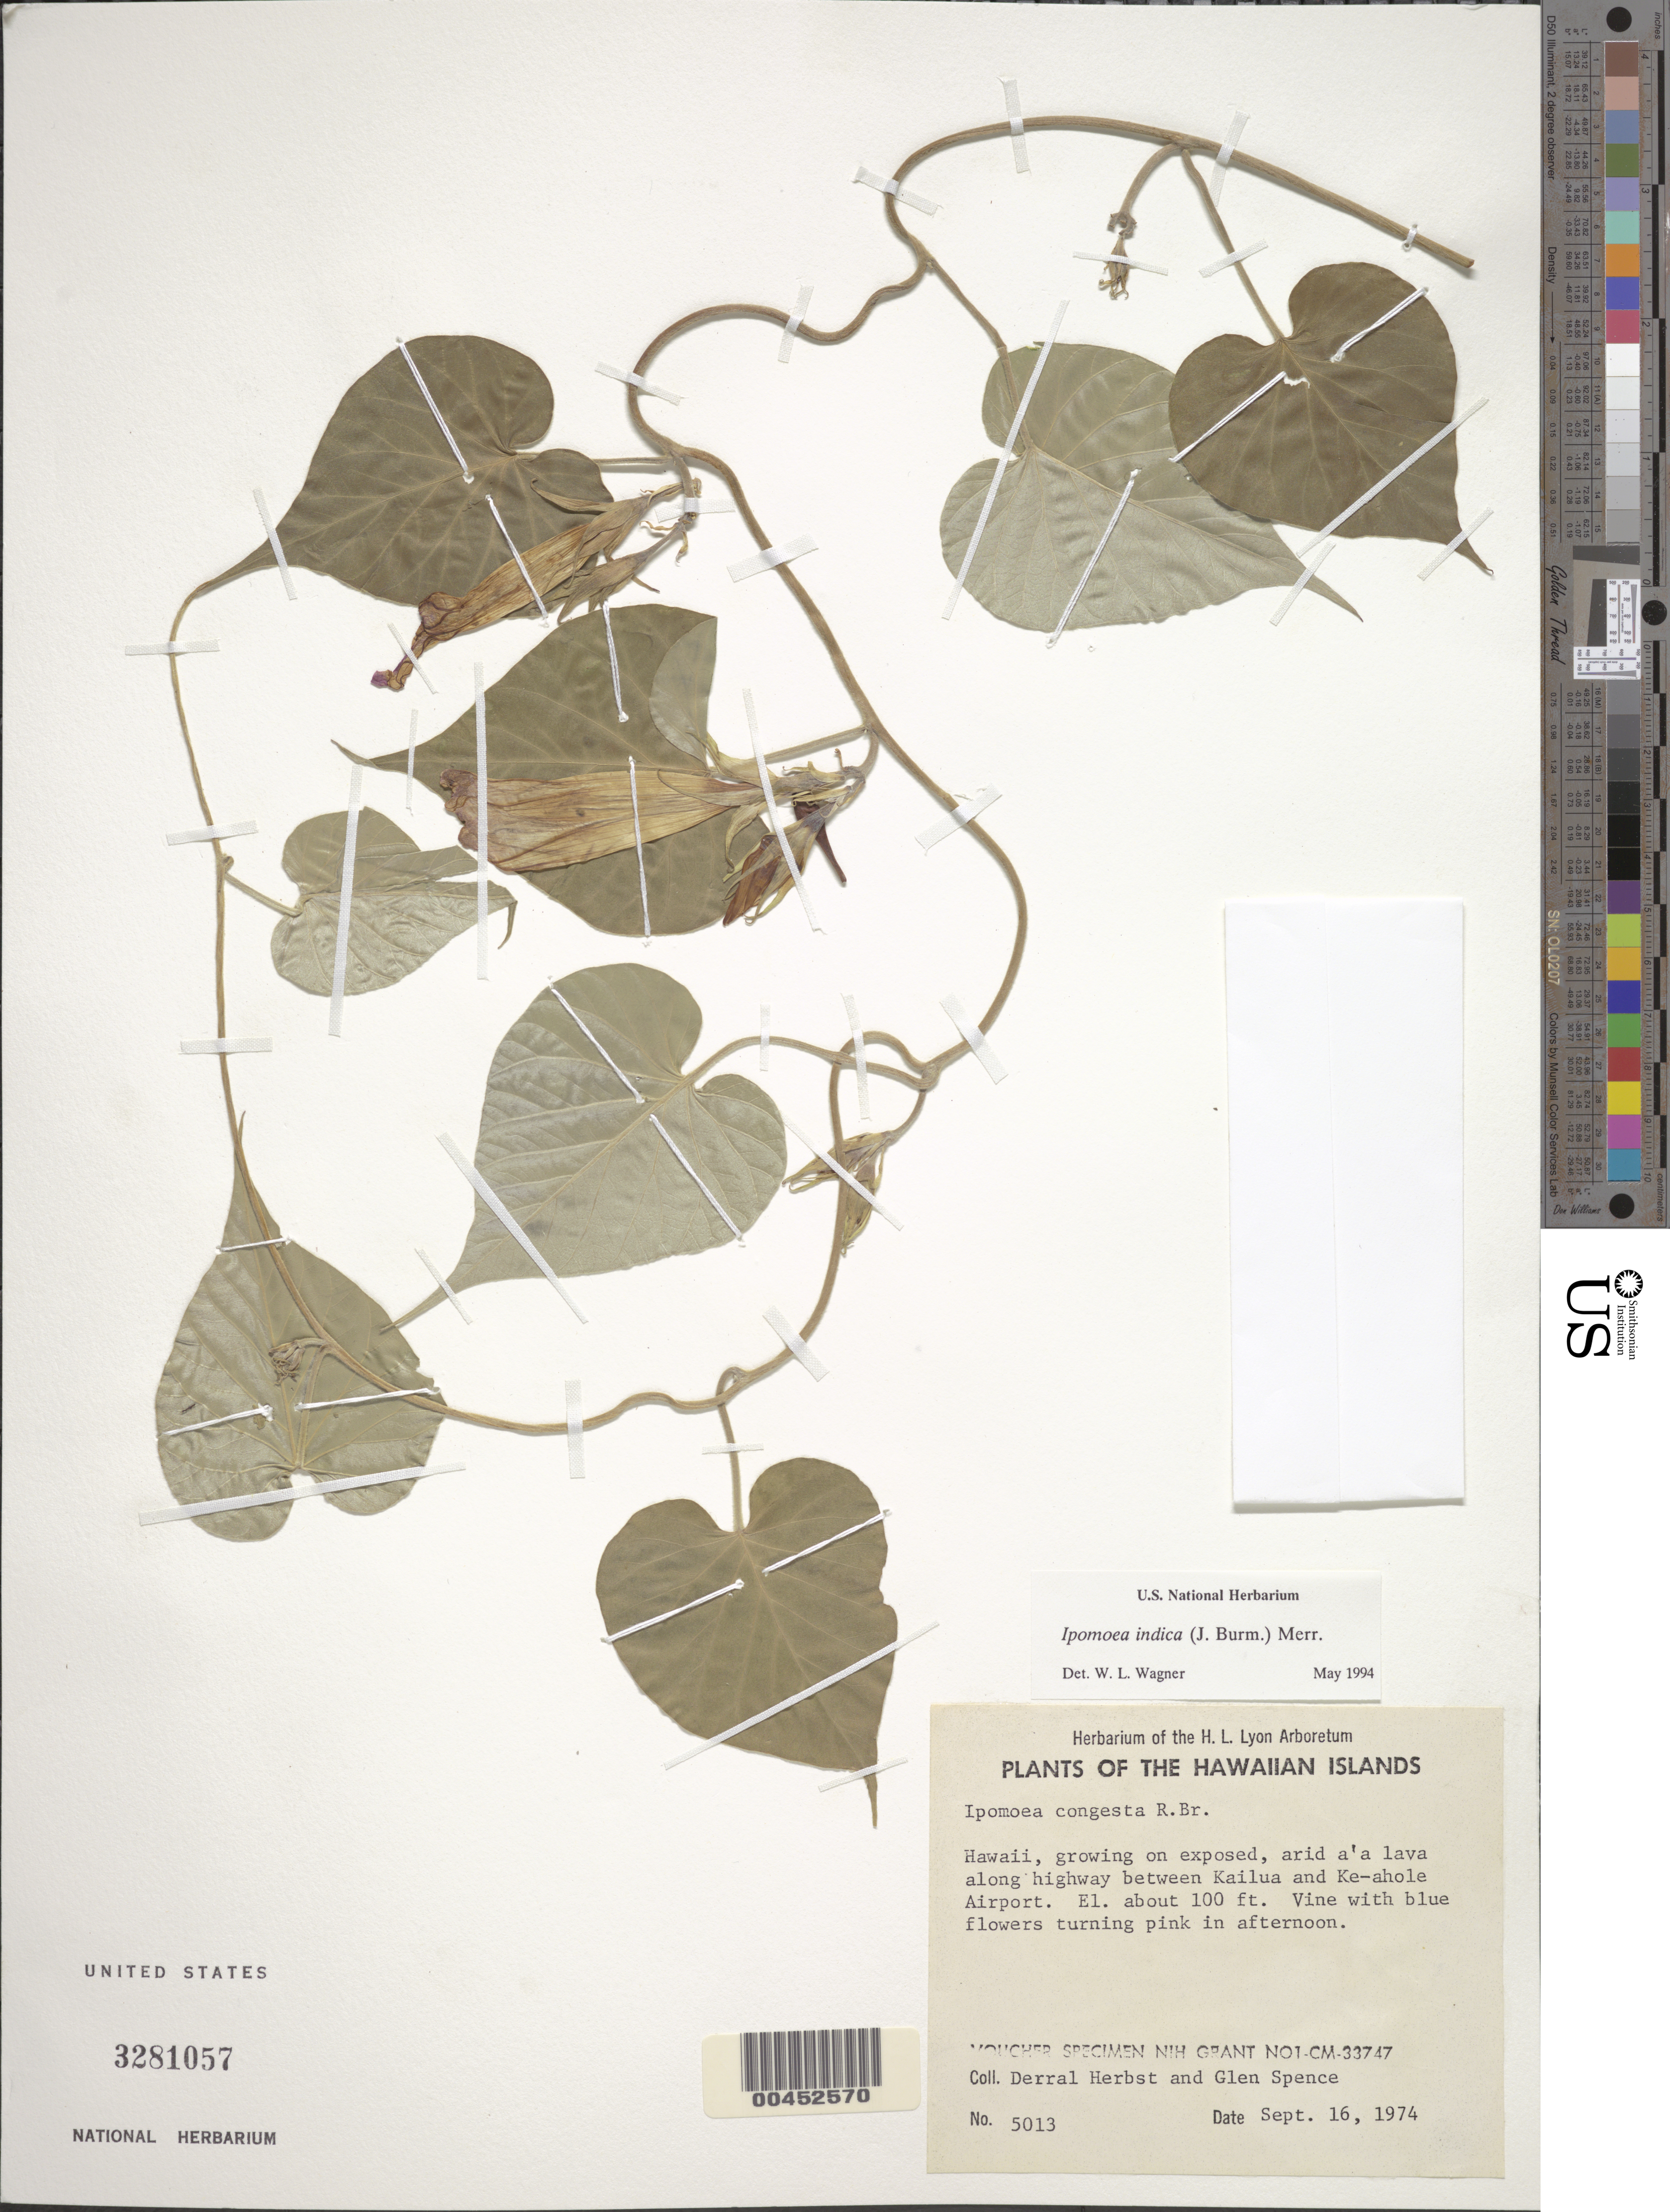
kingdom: Plantae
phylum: Tracheophyta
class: Magnoliopsida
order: Solanales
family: Convolvulaceae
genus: Ipomoea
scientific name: Ipomoea indica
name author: (Burm.) Merr.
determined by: Wagner, W. L., (BOT), Smithsonian Institution - National Museum of Natural History (UNITED STATES)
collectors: D. R. Herbst & G. Spence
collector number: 5013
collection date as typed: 16 Sep 1974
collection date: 1974-09-16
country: United States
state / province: Hawaii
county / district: Hawaii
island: Hawaii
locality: Along highway between Kailua and Ke-ahole Airport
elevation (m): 30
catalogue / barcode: US 3281057